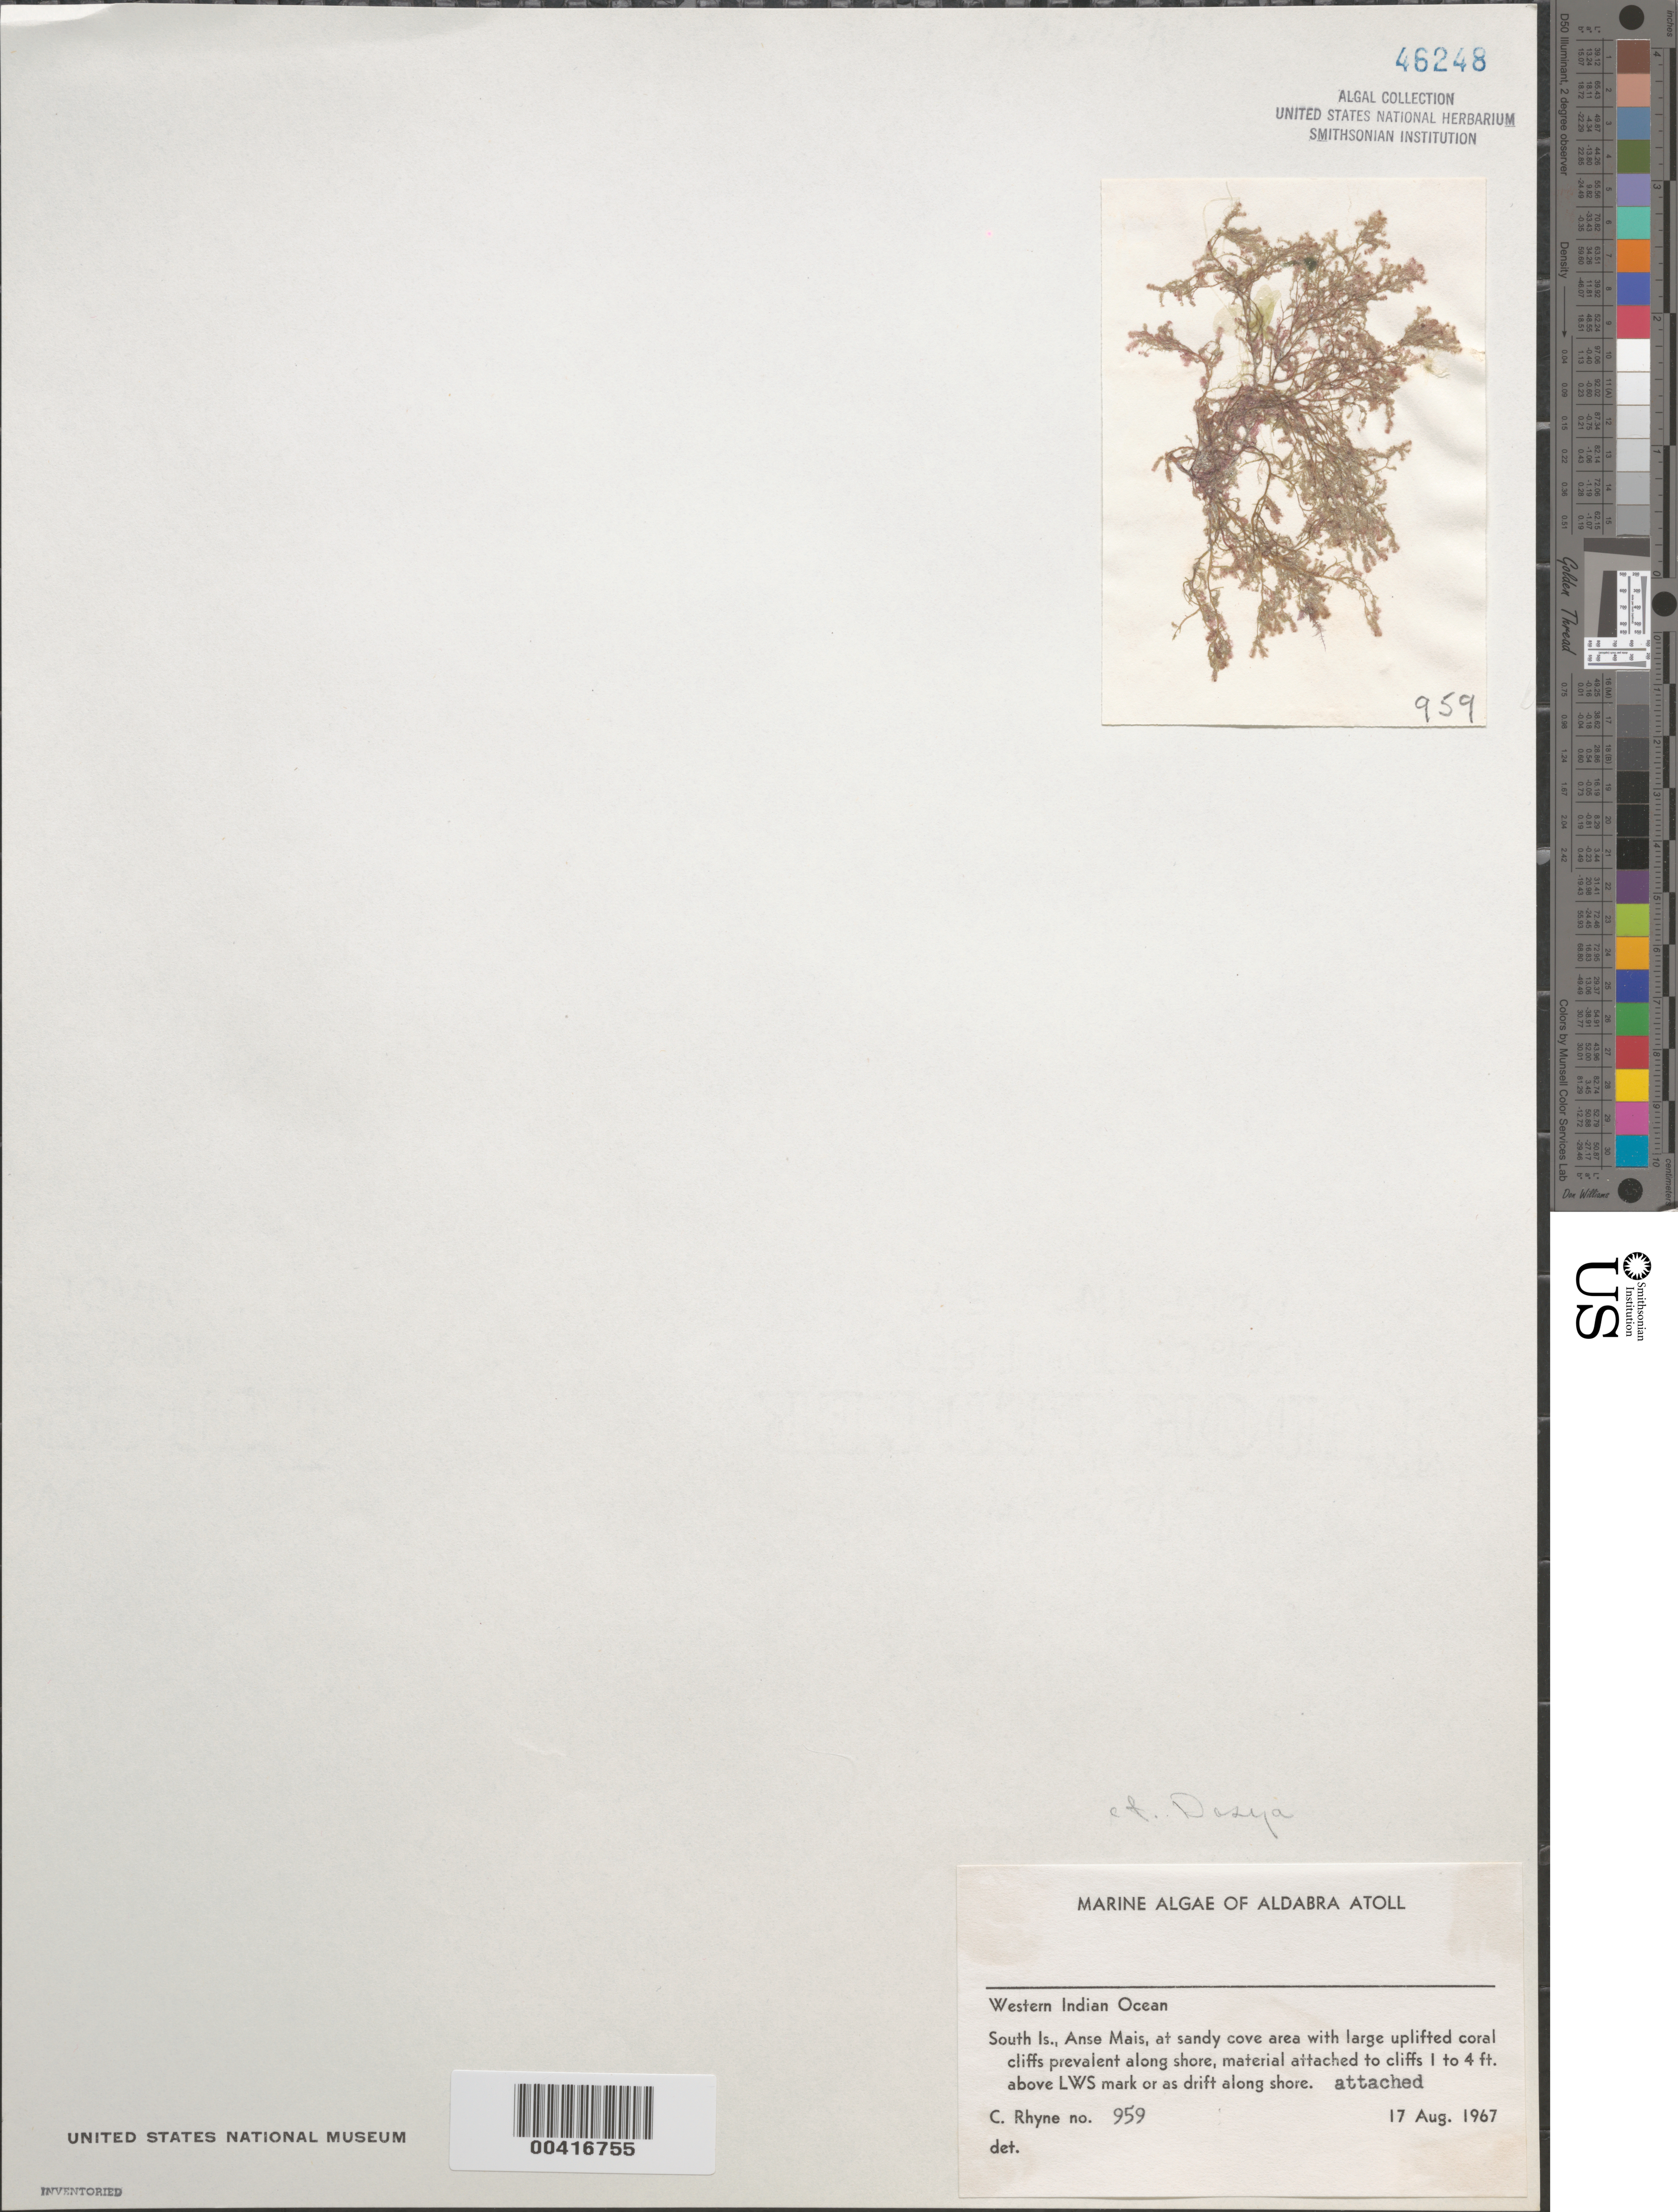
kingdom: Plantae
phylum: Rhodophyta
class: Florideophyceae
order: Ceramiales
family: Dasyaceae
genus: Dasya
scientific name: Dasya sp.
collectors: C. Rhyne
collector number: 959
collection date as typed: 17 Aug 1967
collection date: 1967-08-17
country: Seychelles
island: Aldabra Atoll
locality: South Islet, Anse Mais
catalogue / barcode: US 46248